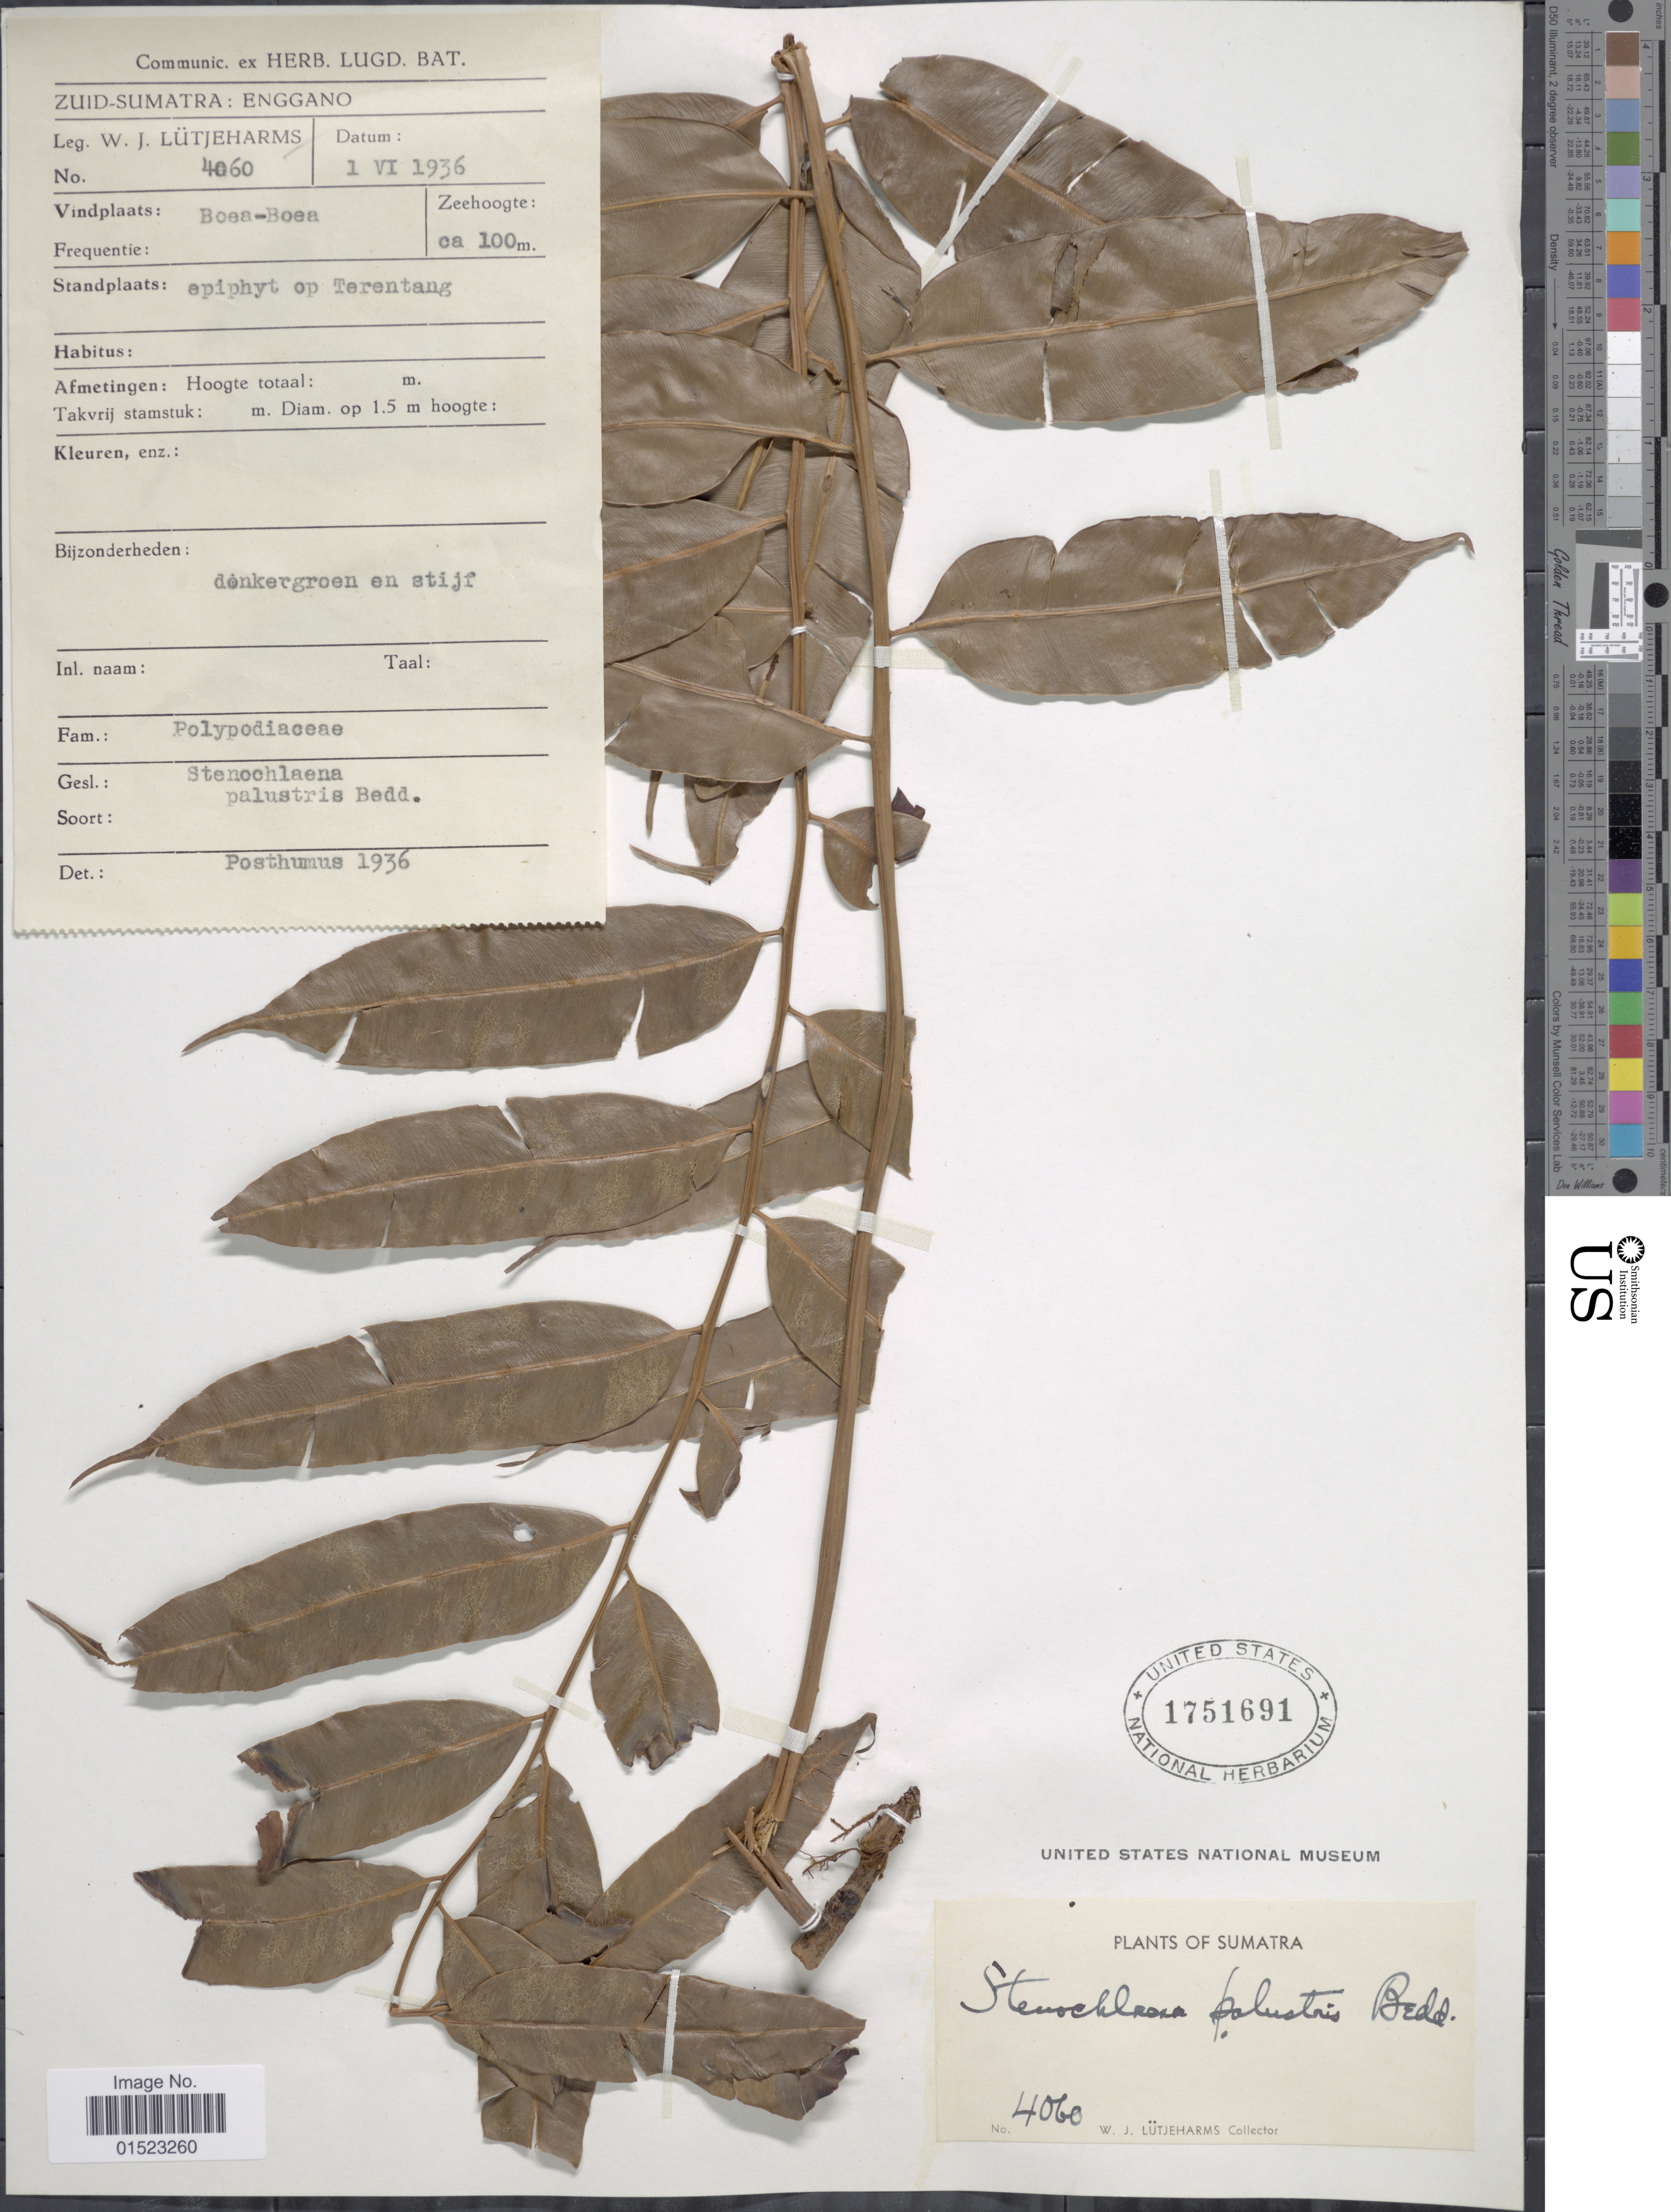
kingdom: Plantae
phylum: Tracheophyta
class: Polypodiopsida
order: Polypodiales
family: Blechnaceae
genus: Stenochlaena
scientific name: Stenochlaena palustris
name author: (Burm. f.) Bedd.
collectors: W. Lütjeharms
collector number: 4060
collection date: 1936-06-01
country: Indonesia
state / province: Sumatra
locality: Zuid-Sumatra; Enggano, Boea-Boea [interpreted]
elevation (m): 100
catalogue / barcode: US 1751691